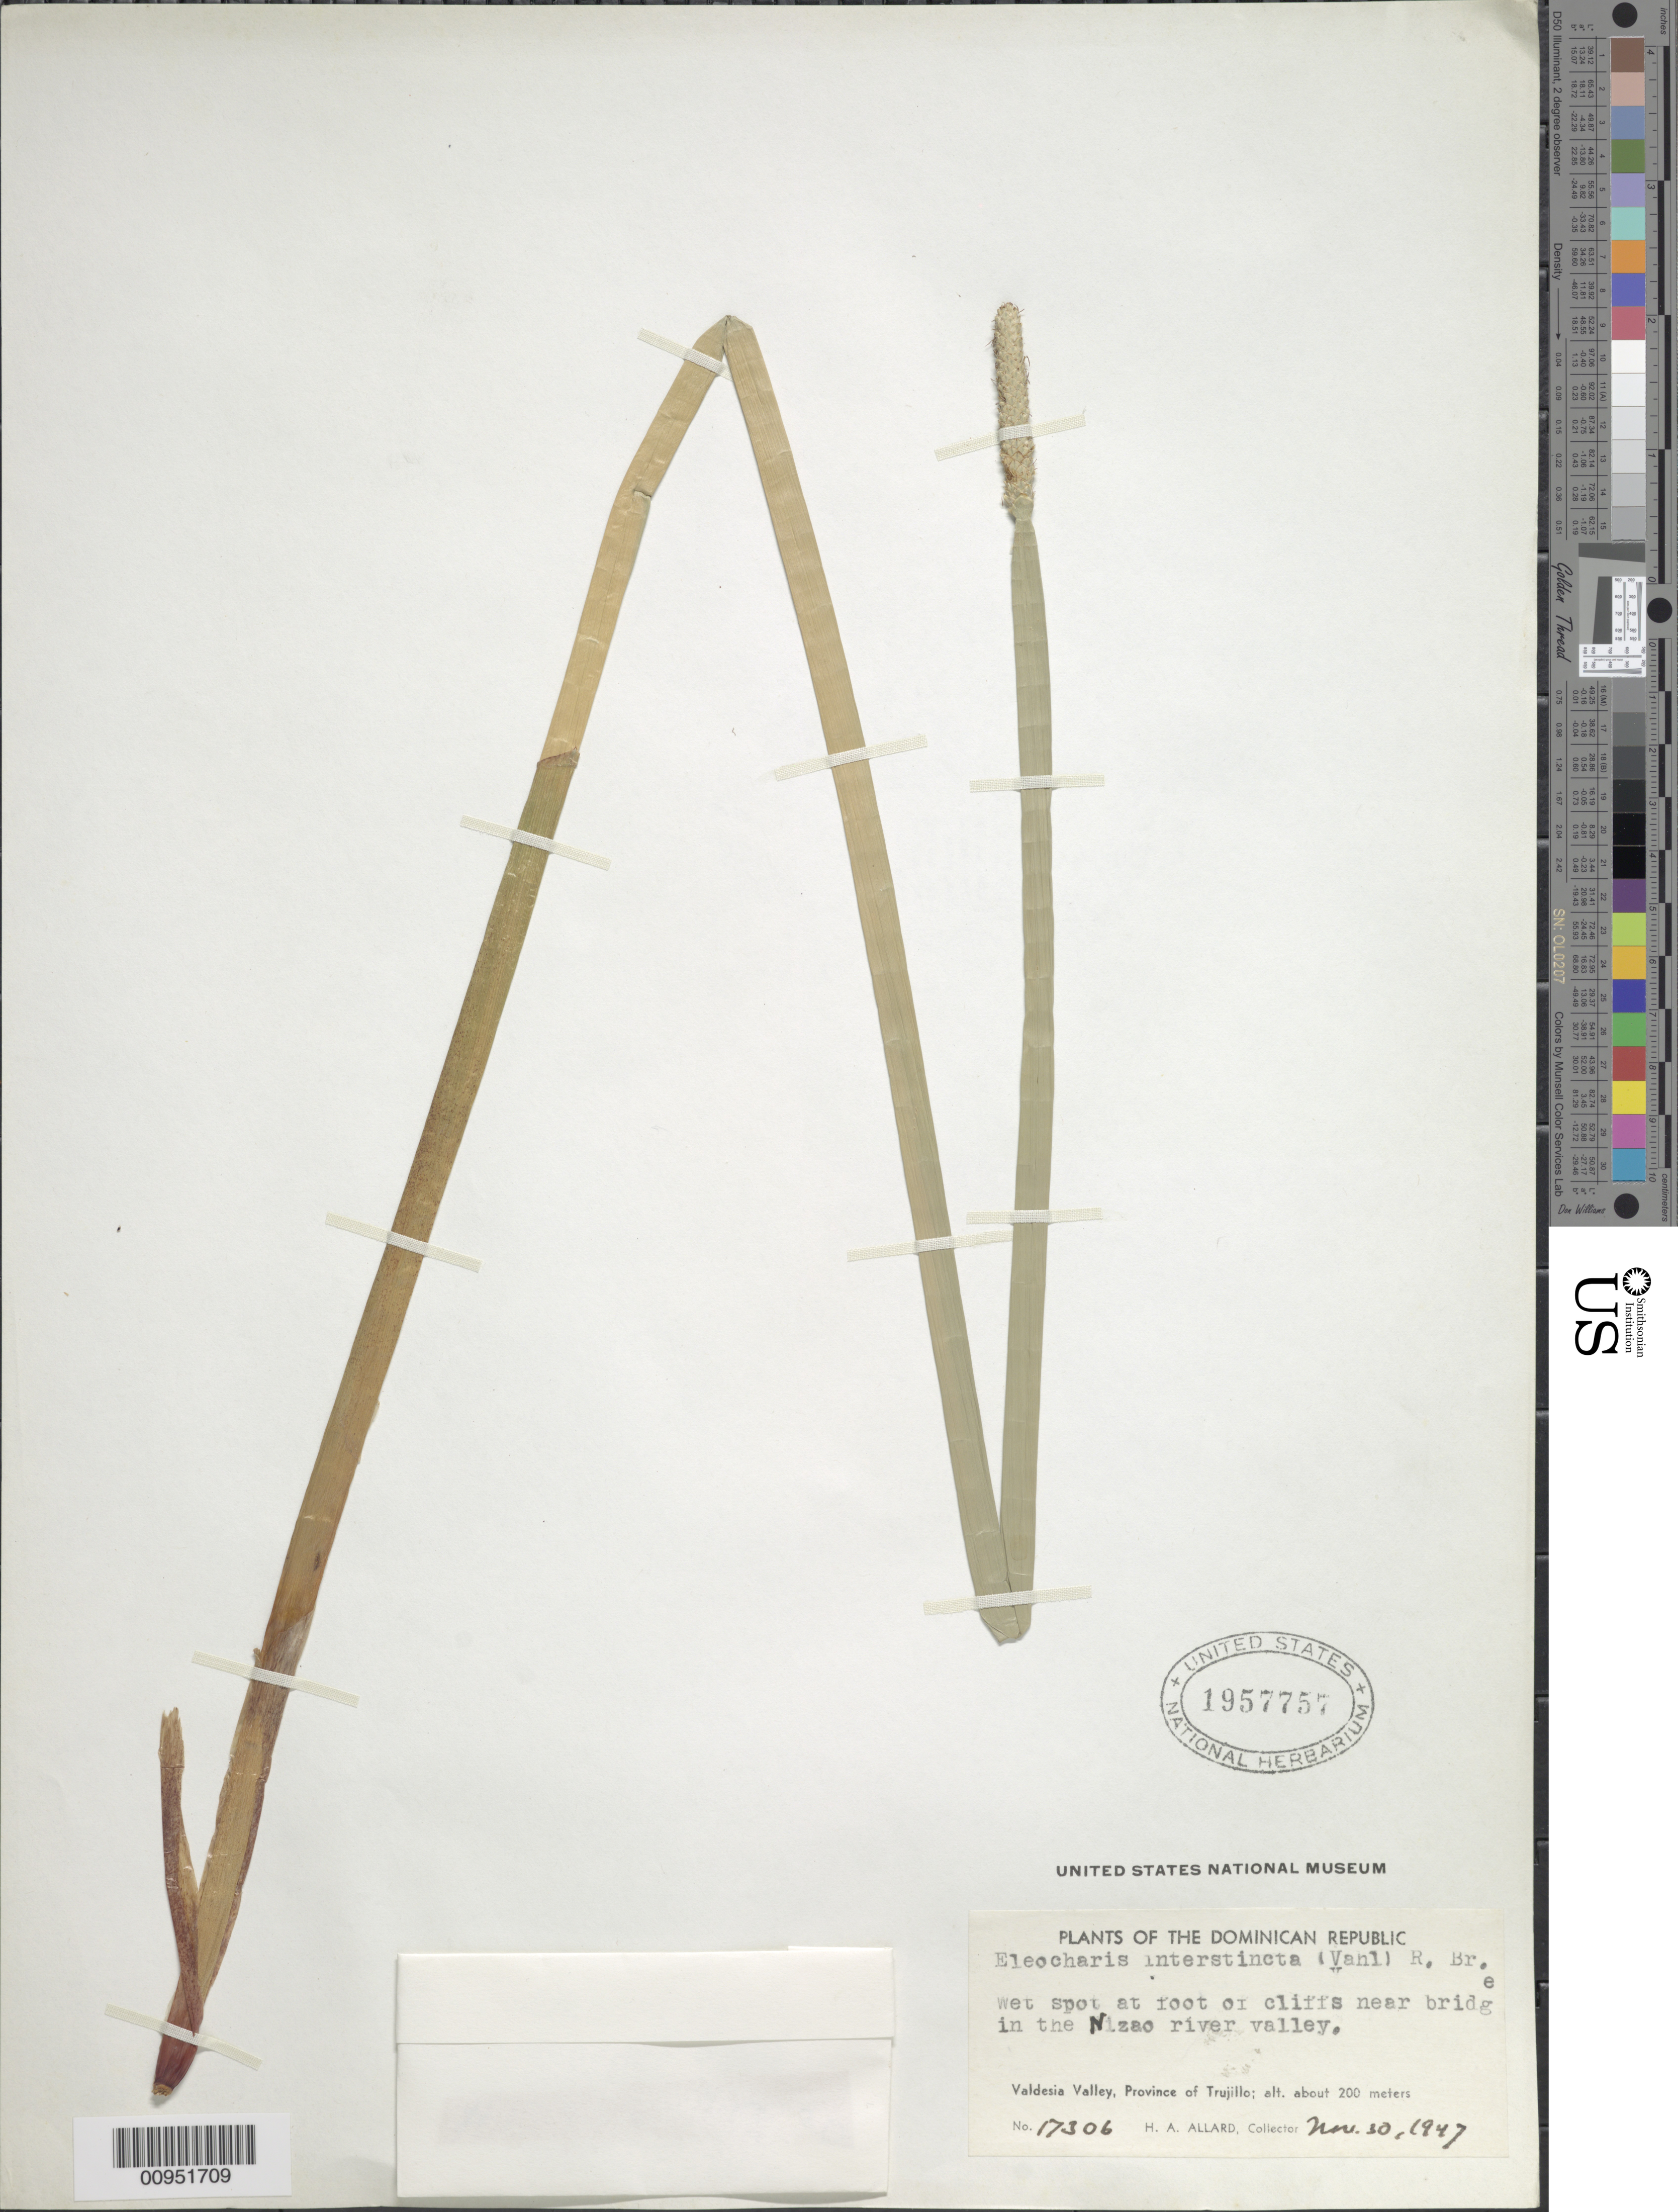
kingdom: Plantae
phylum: Tracheophyta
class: Liliopsida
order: Poales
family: Cyperaceae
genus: Eleocharis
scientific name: Eleocharis interstincta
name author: (Vahl) Roem. & Schult.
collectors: H. A. Allard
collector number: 17306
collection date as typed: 30 Nov 1947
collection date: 1947-11-30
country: Dominican Republic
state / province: Santo Domingo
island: Hispaniola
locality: Valdesia Valley, foot of cliffs near bridge in the Nizao river valley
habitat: Wet spot at foot of cliffs in river valley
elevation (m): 200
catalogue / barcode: US 1957757